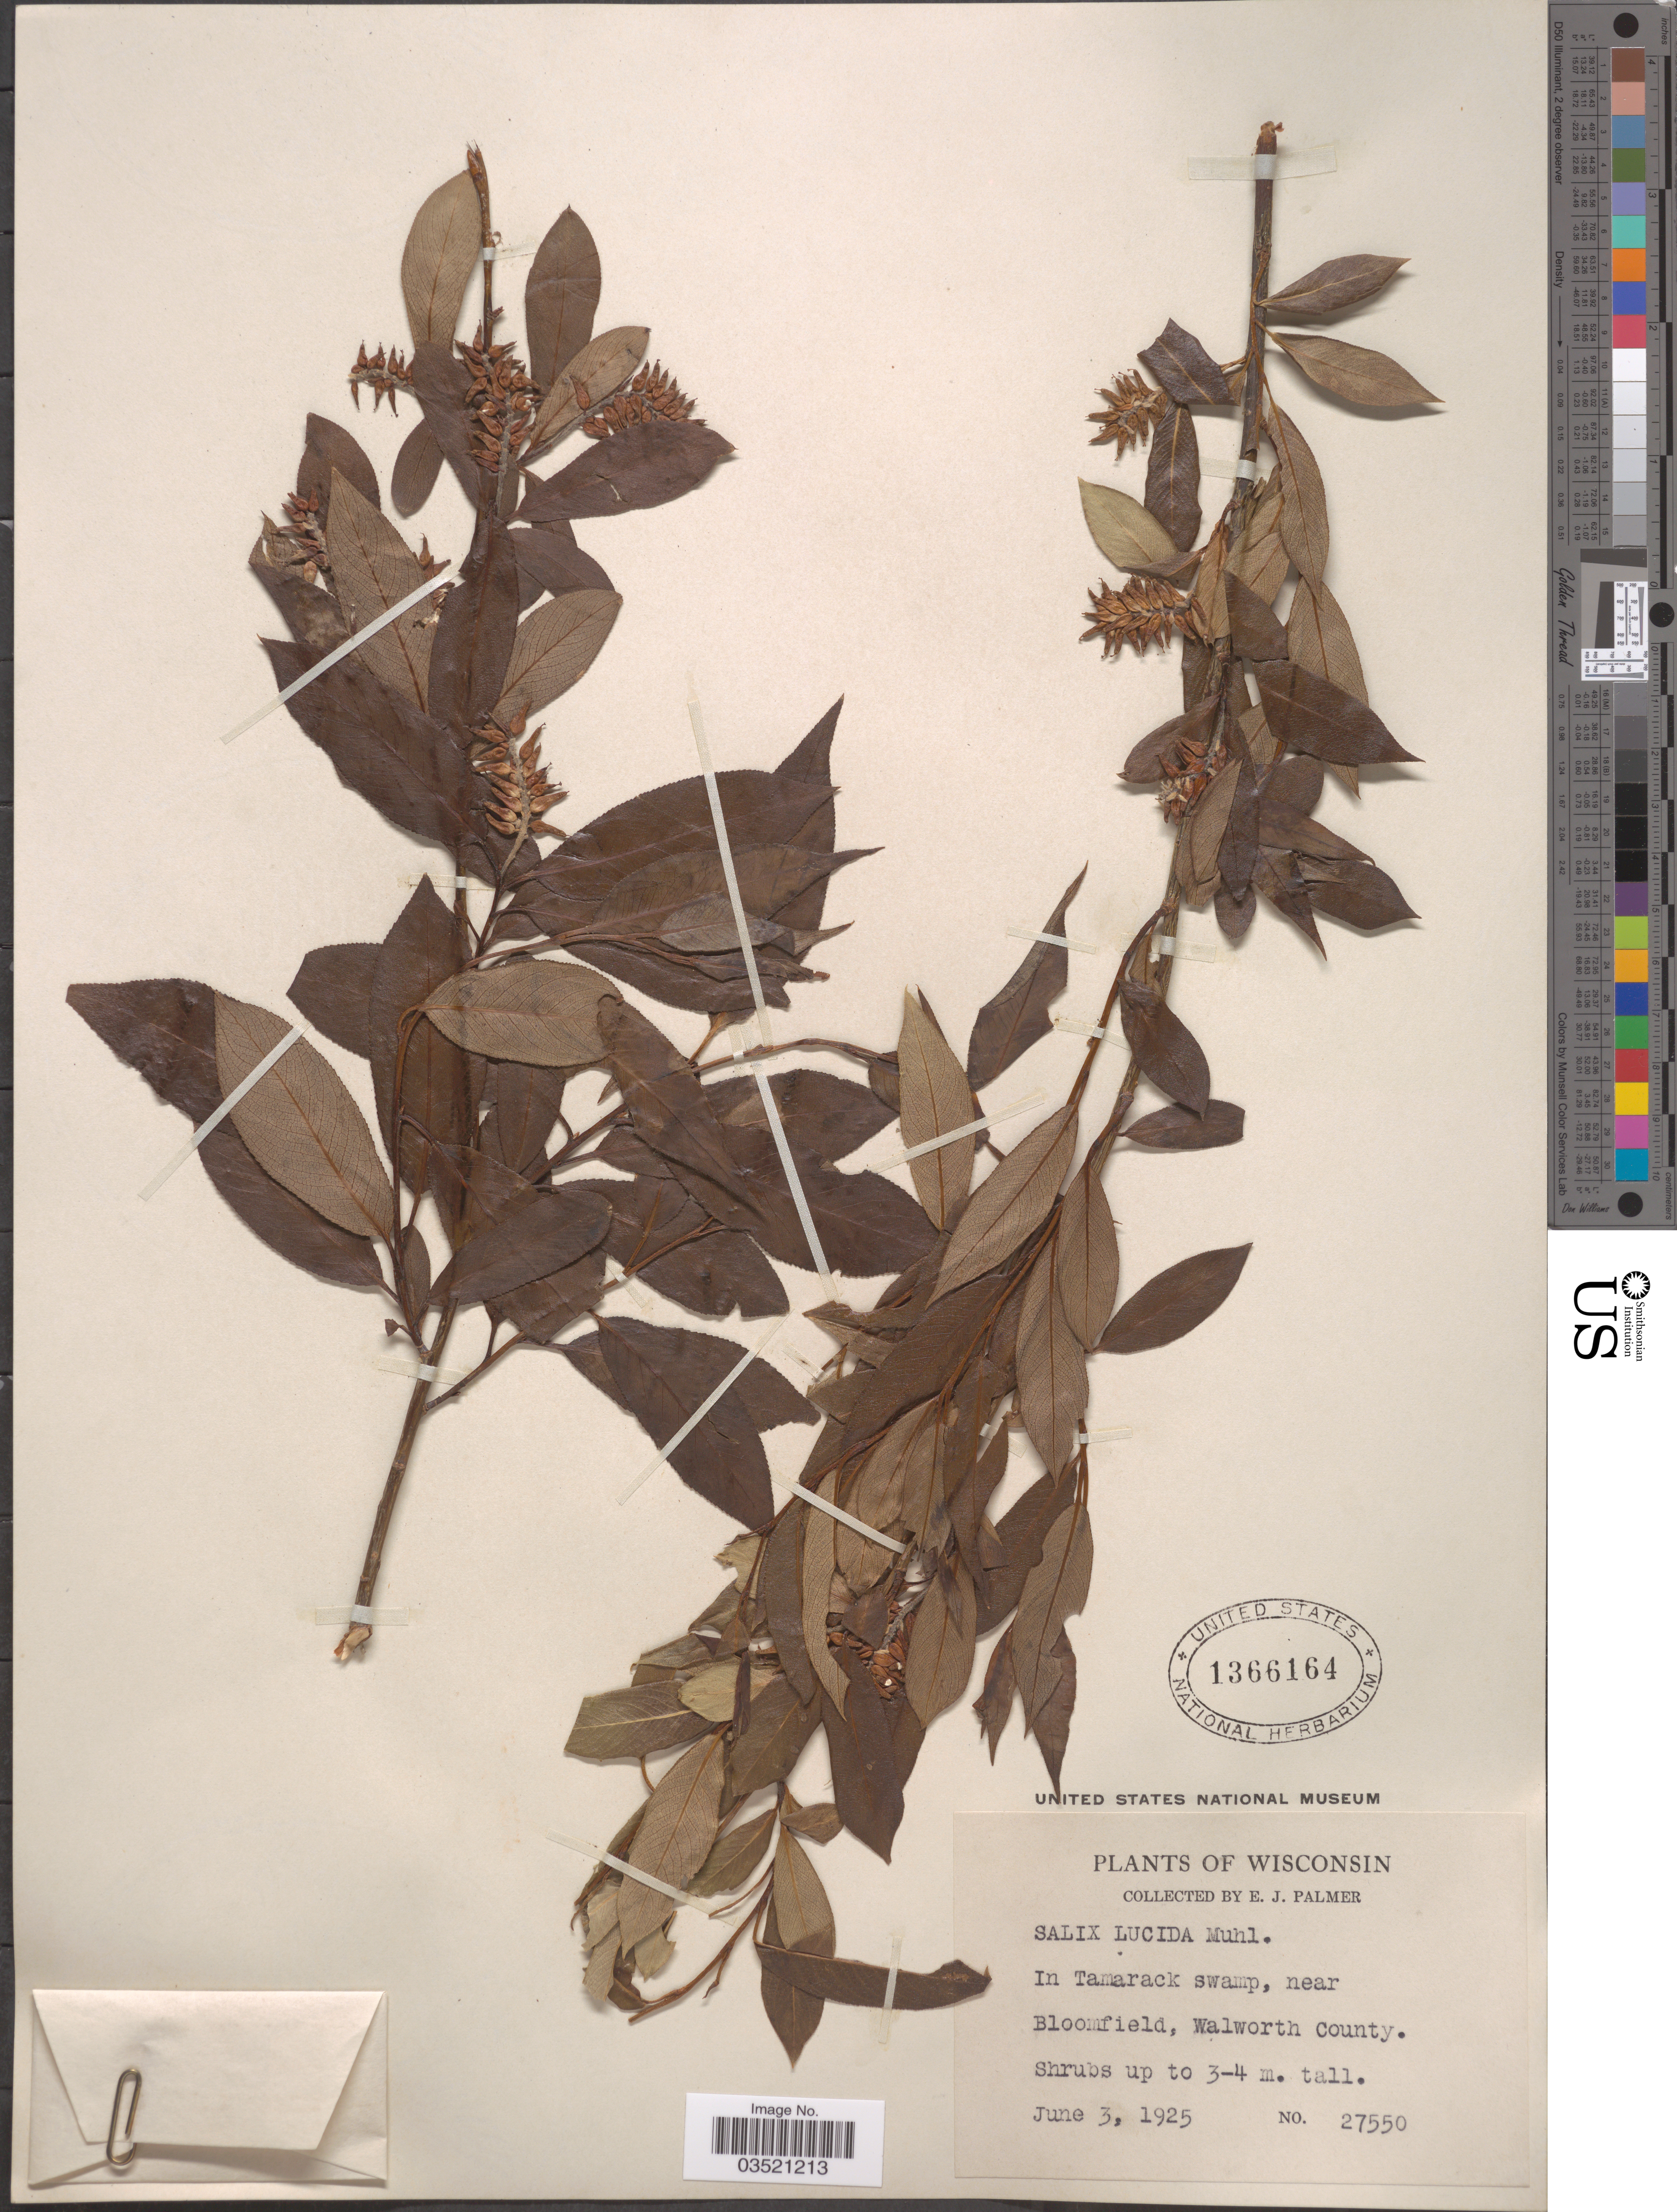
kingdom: Plantae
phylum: Tracheophyta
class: Magnoliopsida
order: Malpighiales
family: Salicaceae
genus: Salix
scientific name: Salix serissima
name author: (L.H. Bailey) Fernald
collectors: E. J. Palmer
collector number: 27550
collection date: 1925-06-03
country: United States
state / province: Wisconsin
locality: In Tamarack swamp, near Bloomfield, Walworth County.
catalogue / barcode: US 1366164